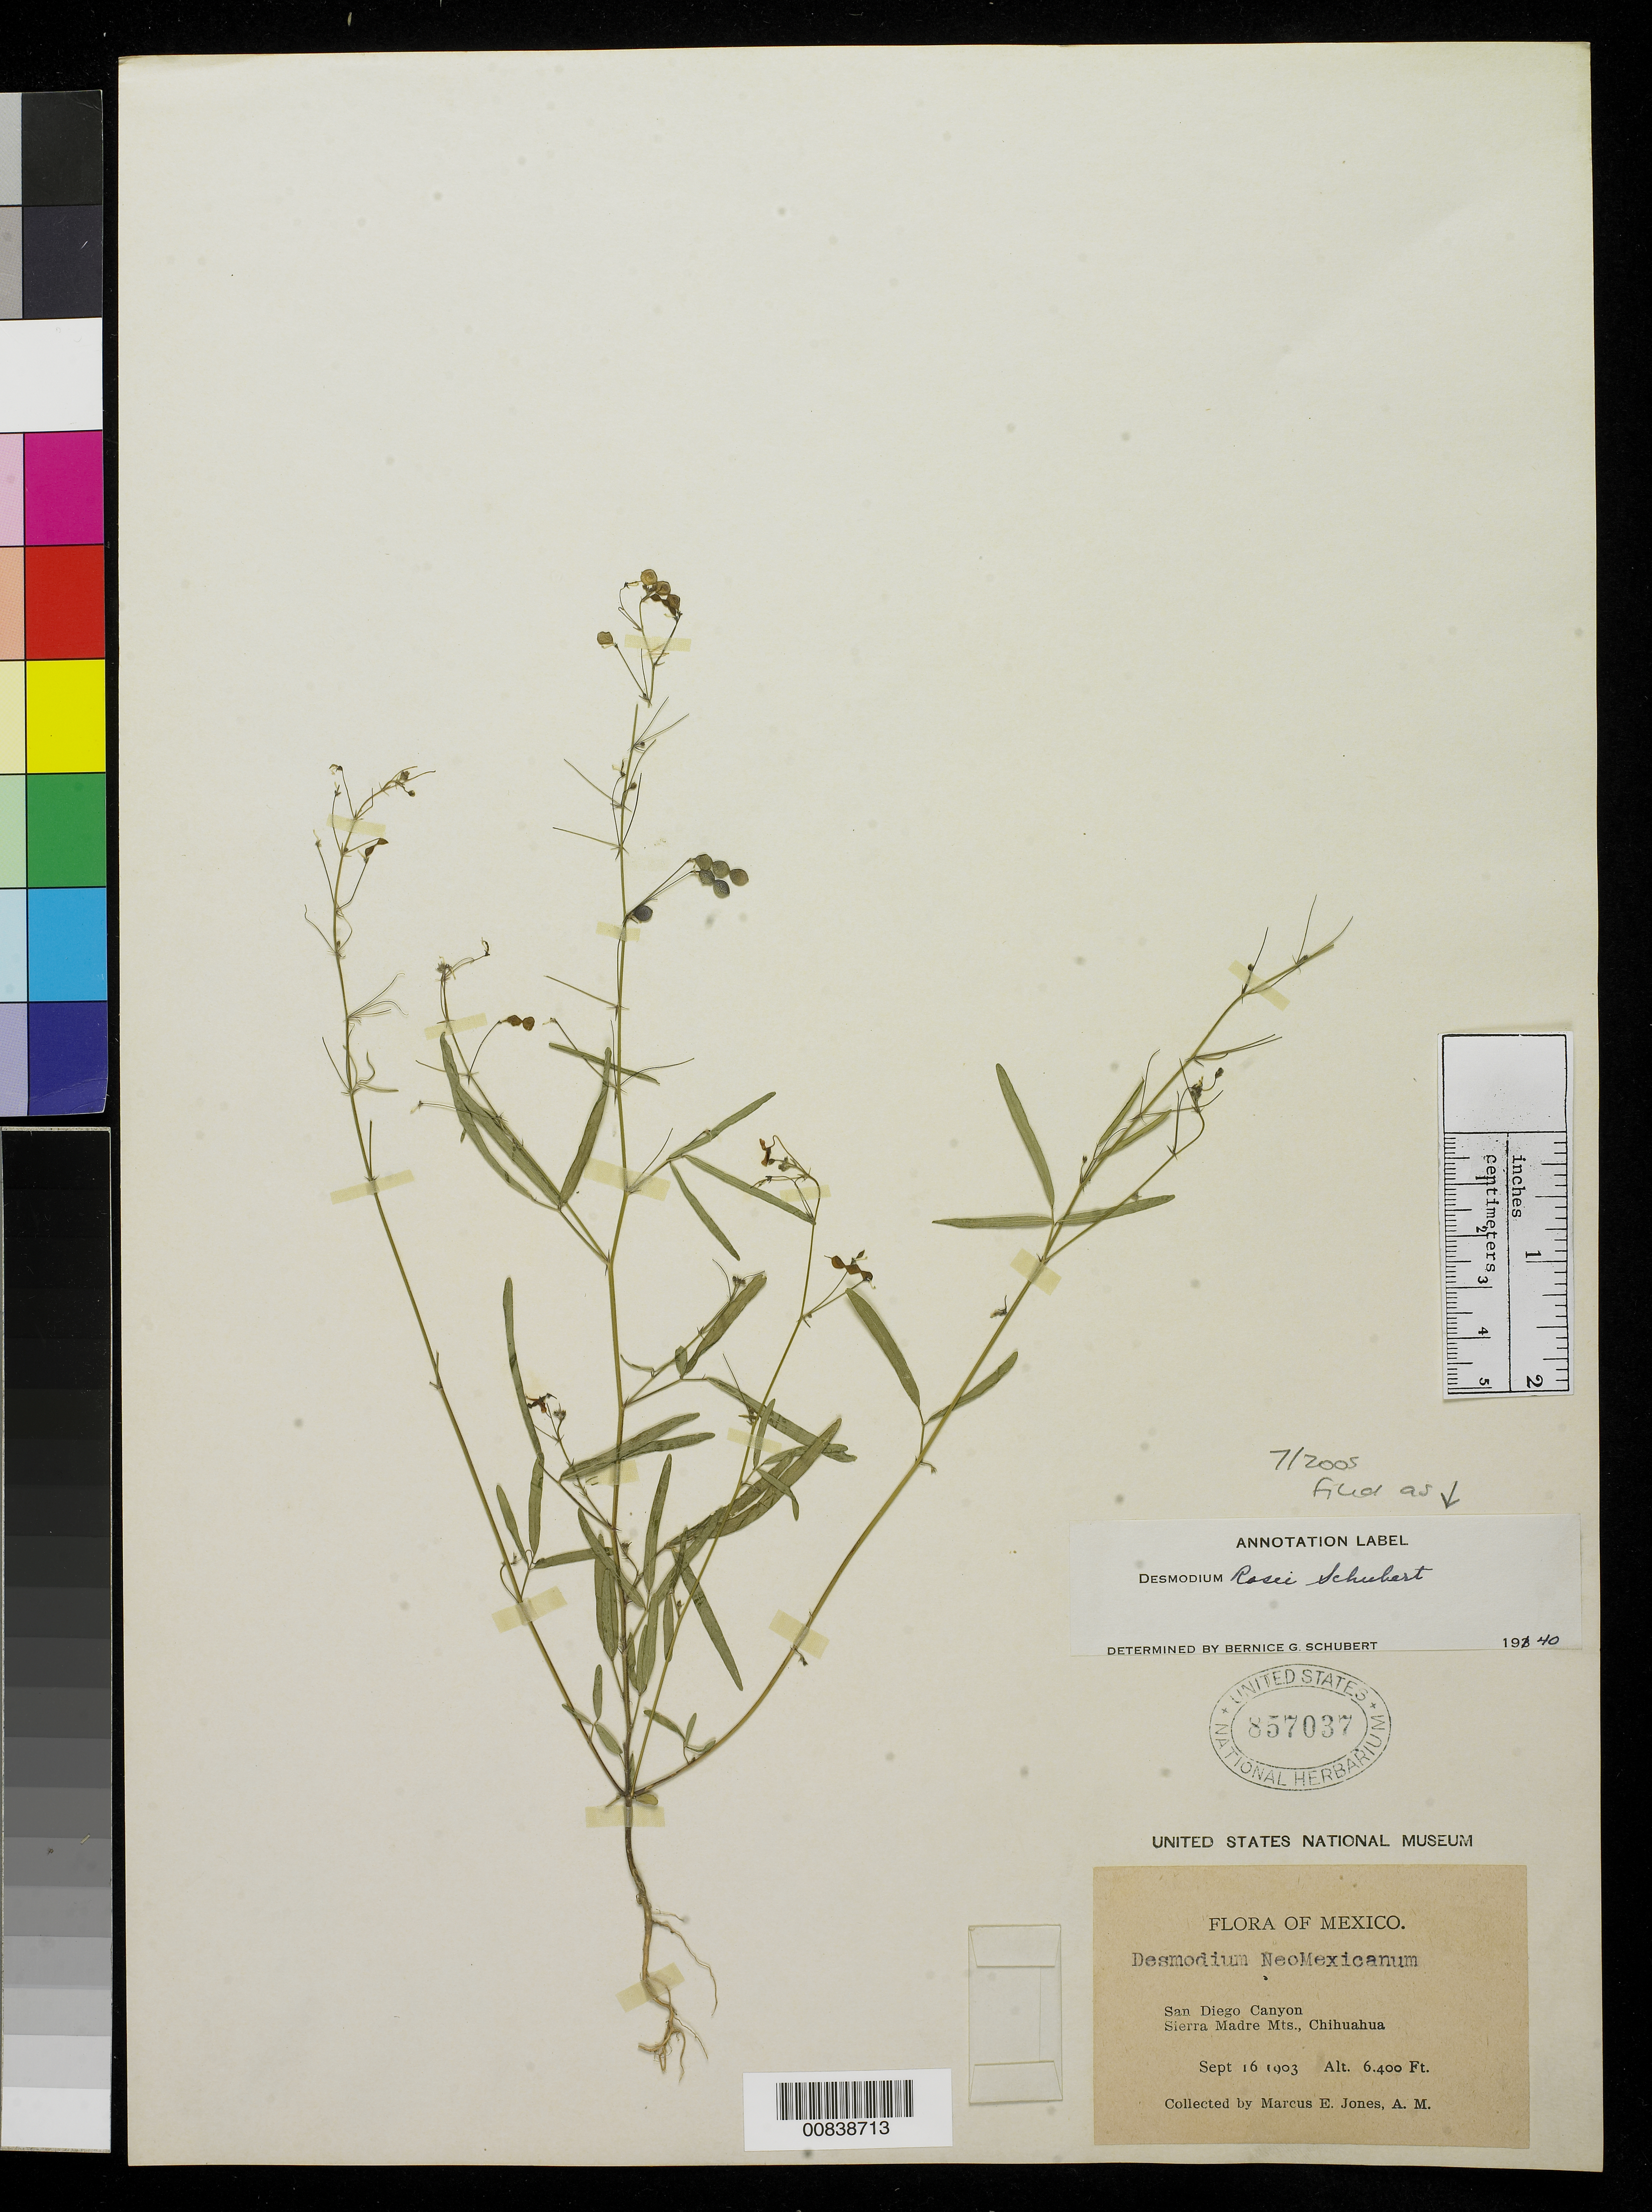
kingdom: Plantae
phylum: Tracheophyta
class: Magnoliopsida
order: Fabales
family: Fabaceae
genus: Desmodium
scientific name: Desmodium rosei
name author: B.G. Schub.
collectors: M. E. Jones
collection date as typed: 16 Sep 1903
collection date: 1903-09-16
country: Mexico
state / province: Chihuahua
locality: San Diego Canyon. Sierra Madre Mts., Chihuahua.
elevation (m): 1951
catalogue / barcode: US 857037